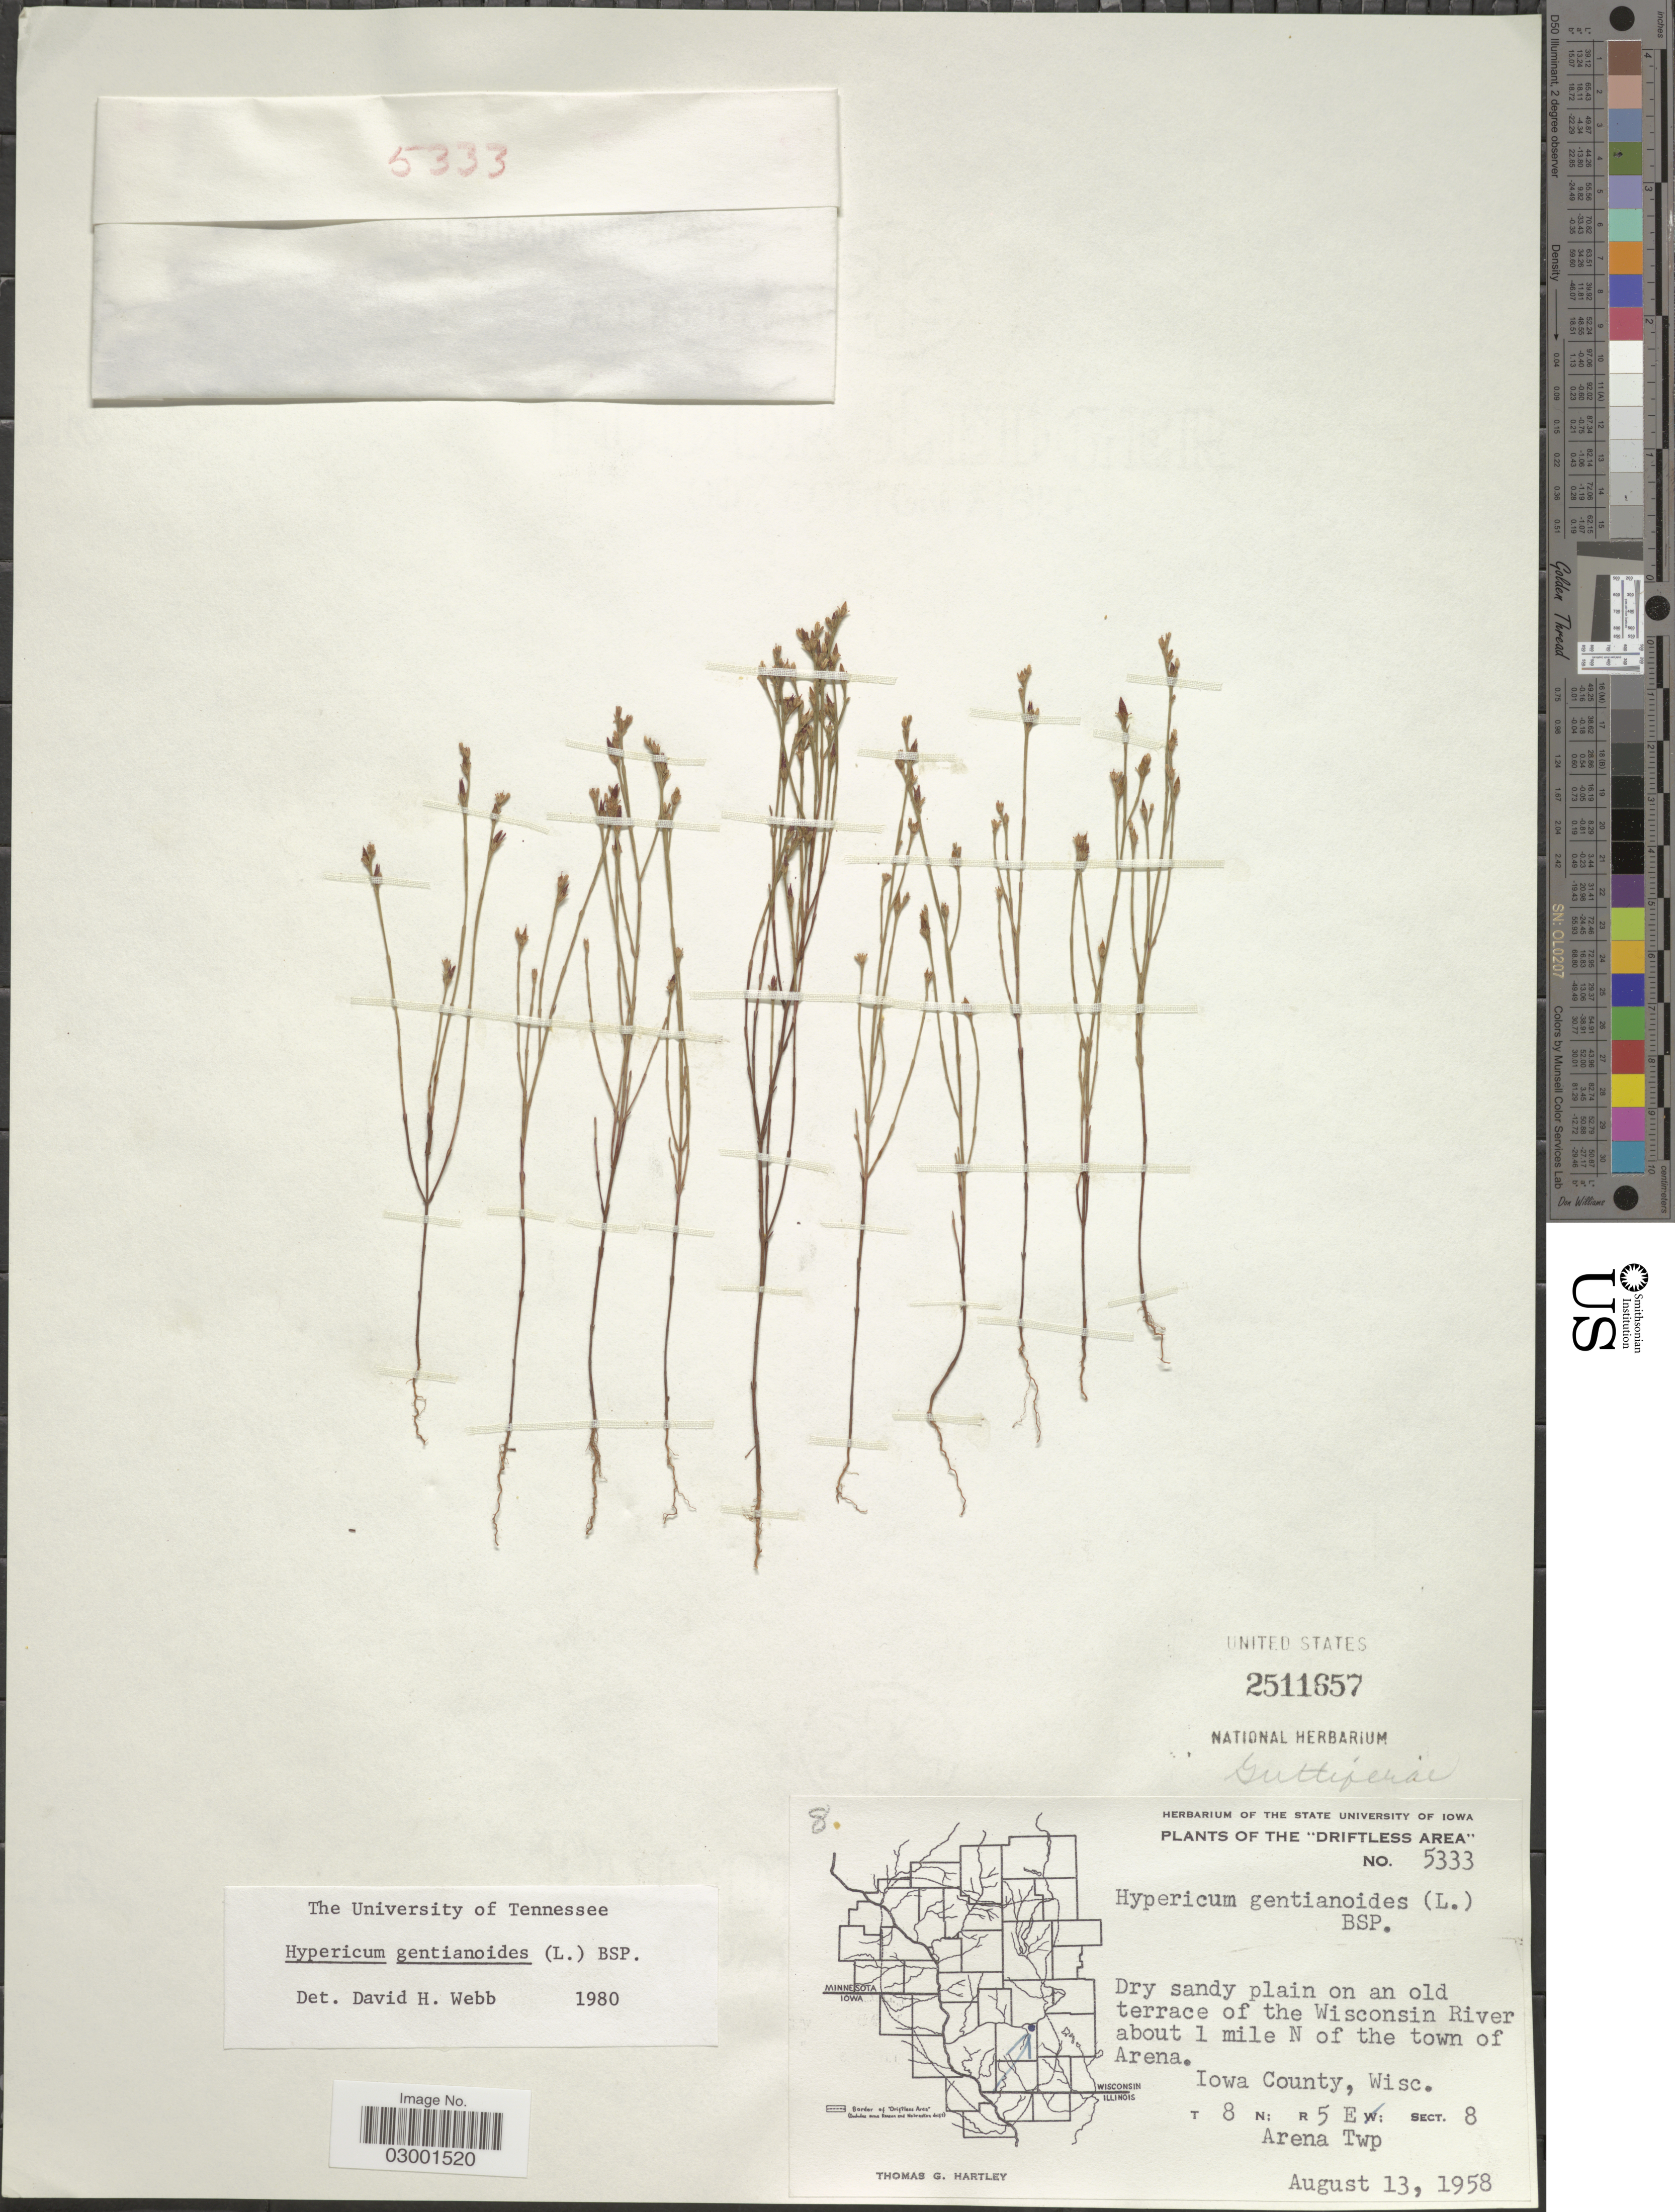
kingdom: Plantae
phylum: Tracheophyta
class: Magnoliopsida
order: Malpighiales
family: Hypericaceae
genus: Hypericum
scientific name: Hypericum gentianoides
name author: (L.) Britton, Stearns & Poggenb.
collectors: T. G. Hartley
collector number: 5333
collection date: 1958-08-13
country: United States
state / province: Wisconsin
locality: The "Driftless Area", on an old terrace of the Wisconsin River about 1 mile N of the town of Arena. Iowa County. T 8 N; R 5 E; Sect. 8, Arena Twp.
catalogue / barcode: US 2511657